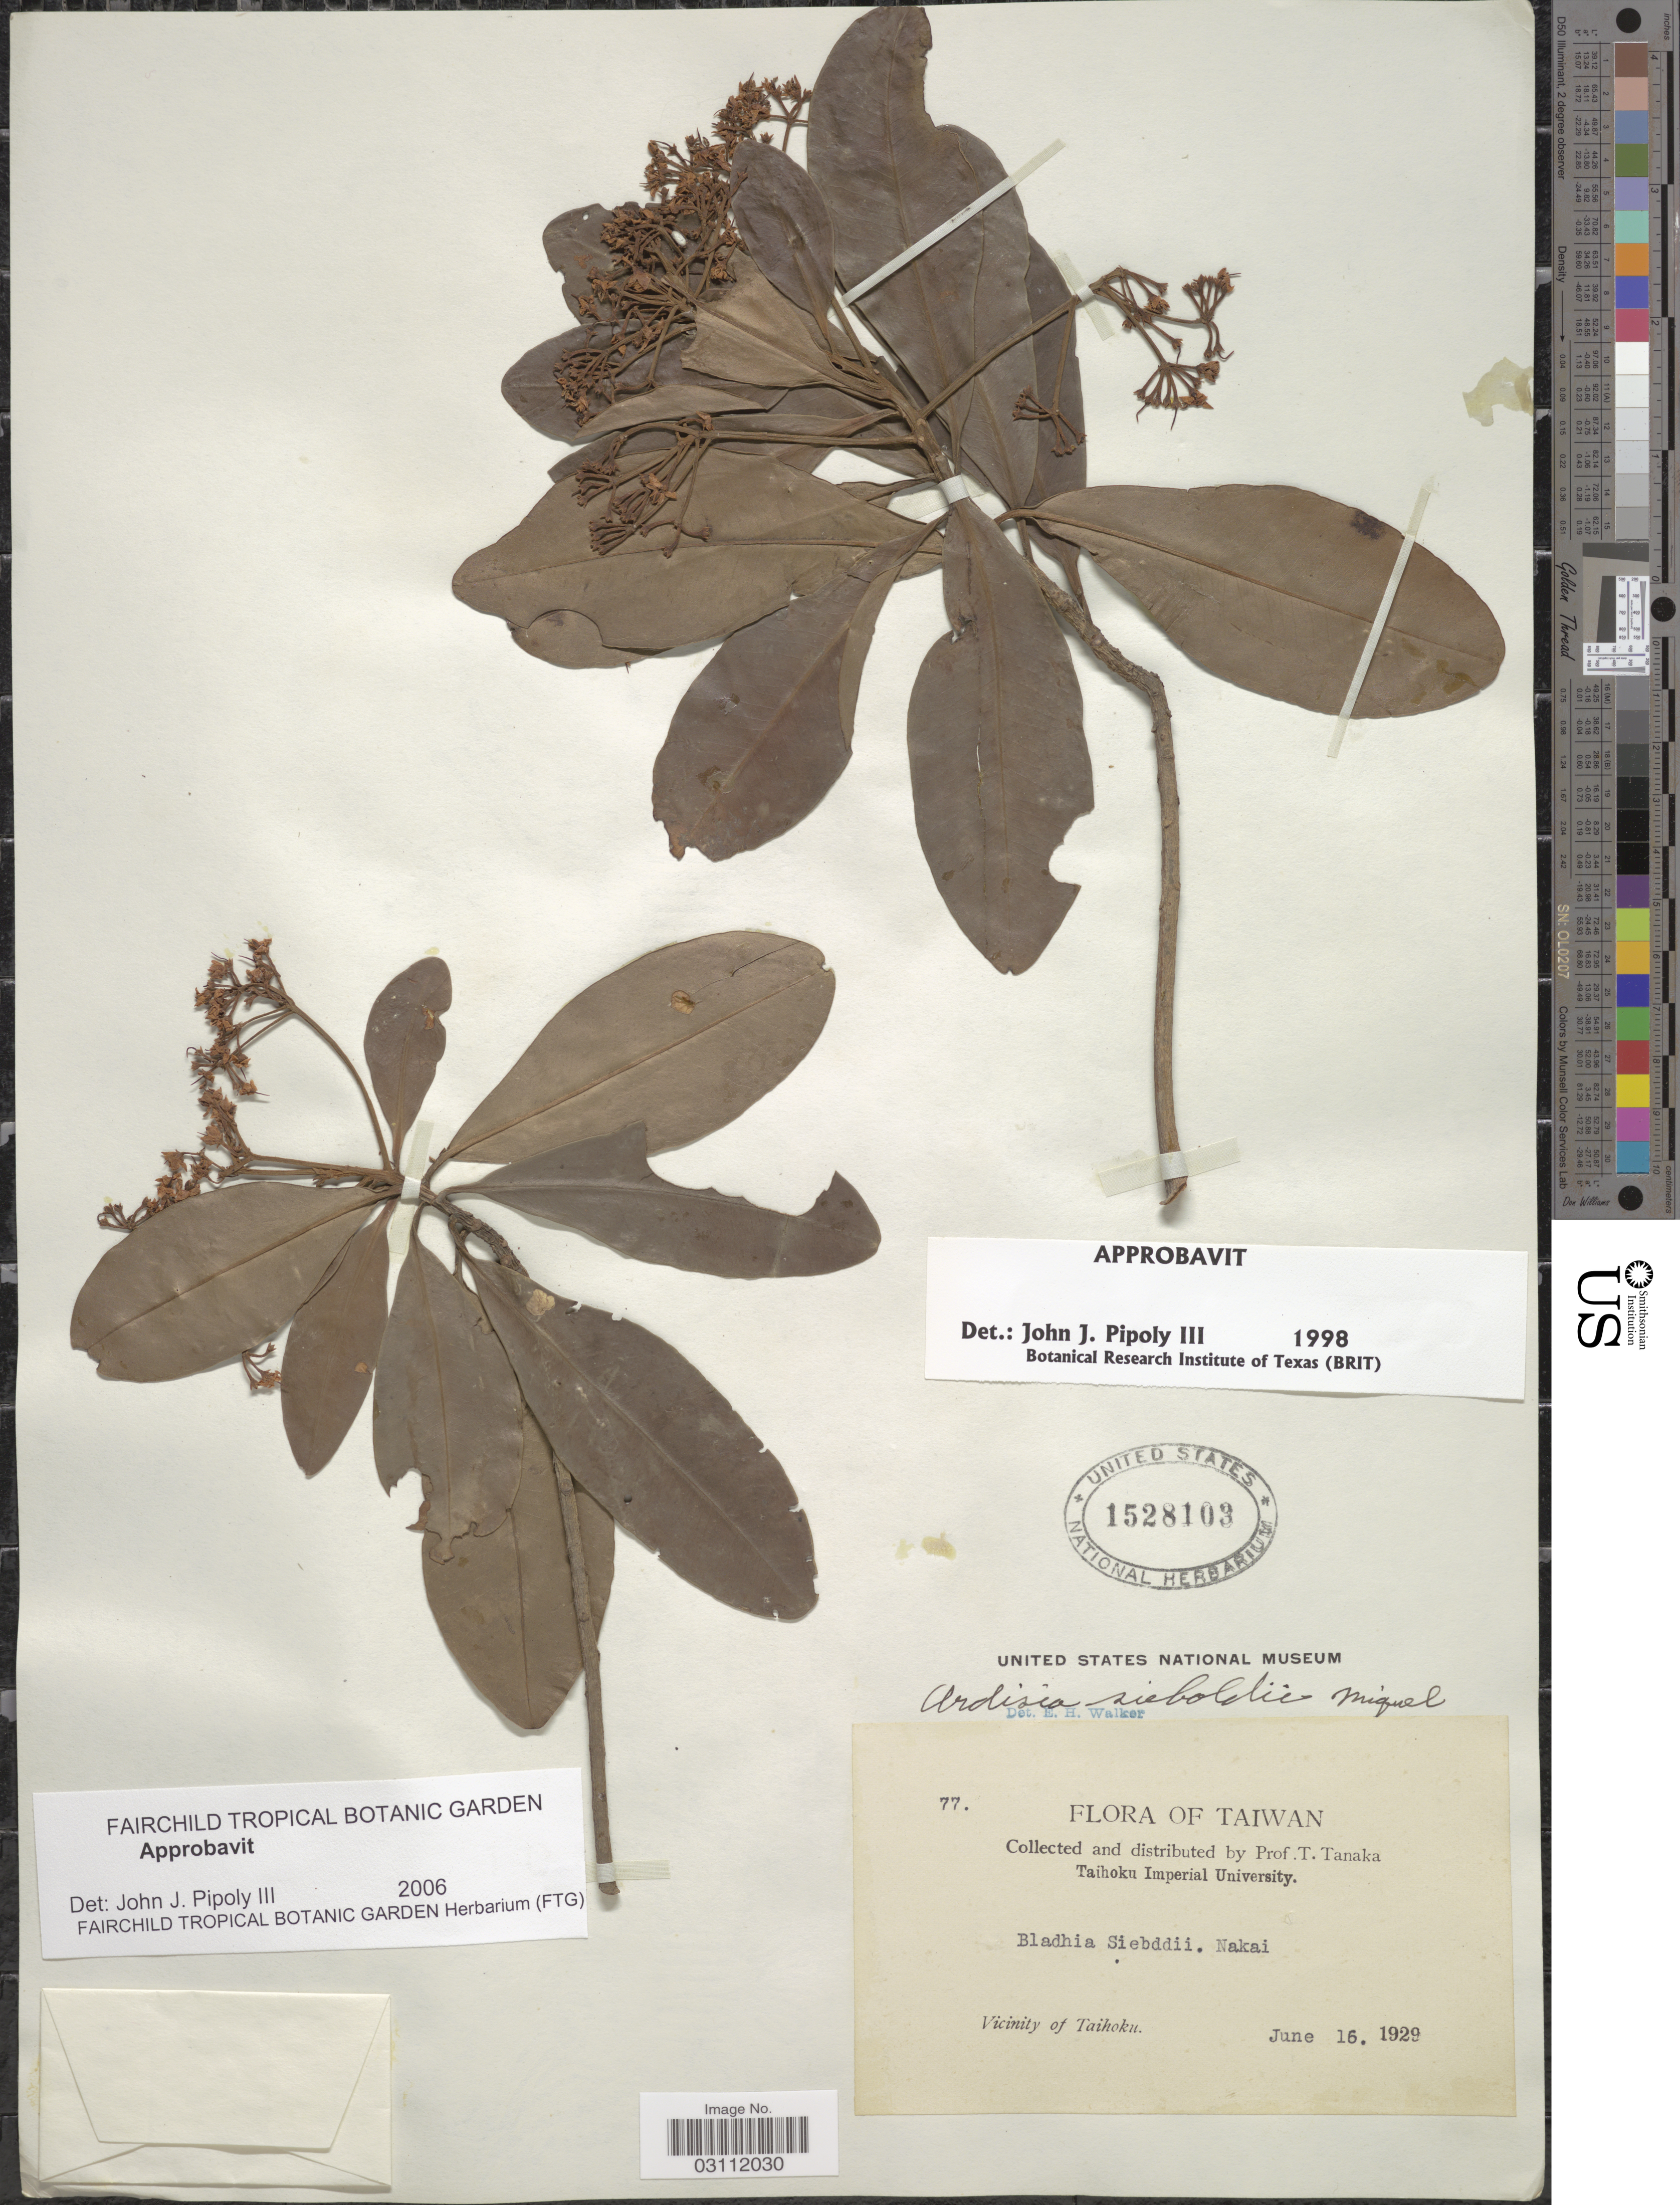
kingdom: Plantae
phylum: Tracheophyta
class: Magnoliopsida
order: Ericales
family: Primulaceae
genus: Ardisia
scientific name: Ardisia sieboldii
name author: Miq.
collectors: T. Tanaka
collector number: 77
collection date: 1929-06-16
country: Taiwan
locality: Vicinity of Taihoku.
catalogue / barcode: US 1528103